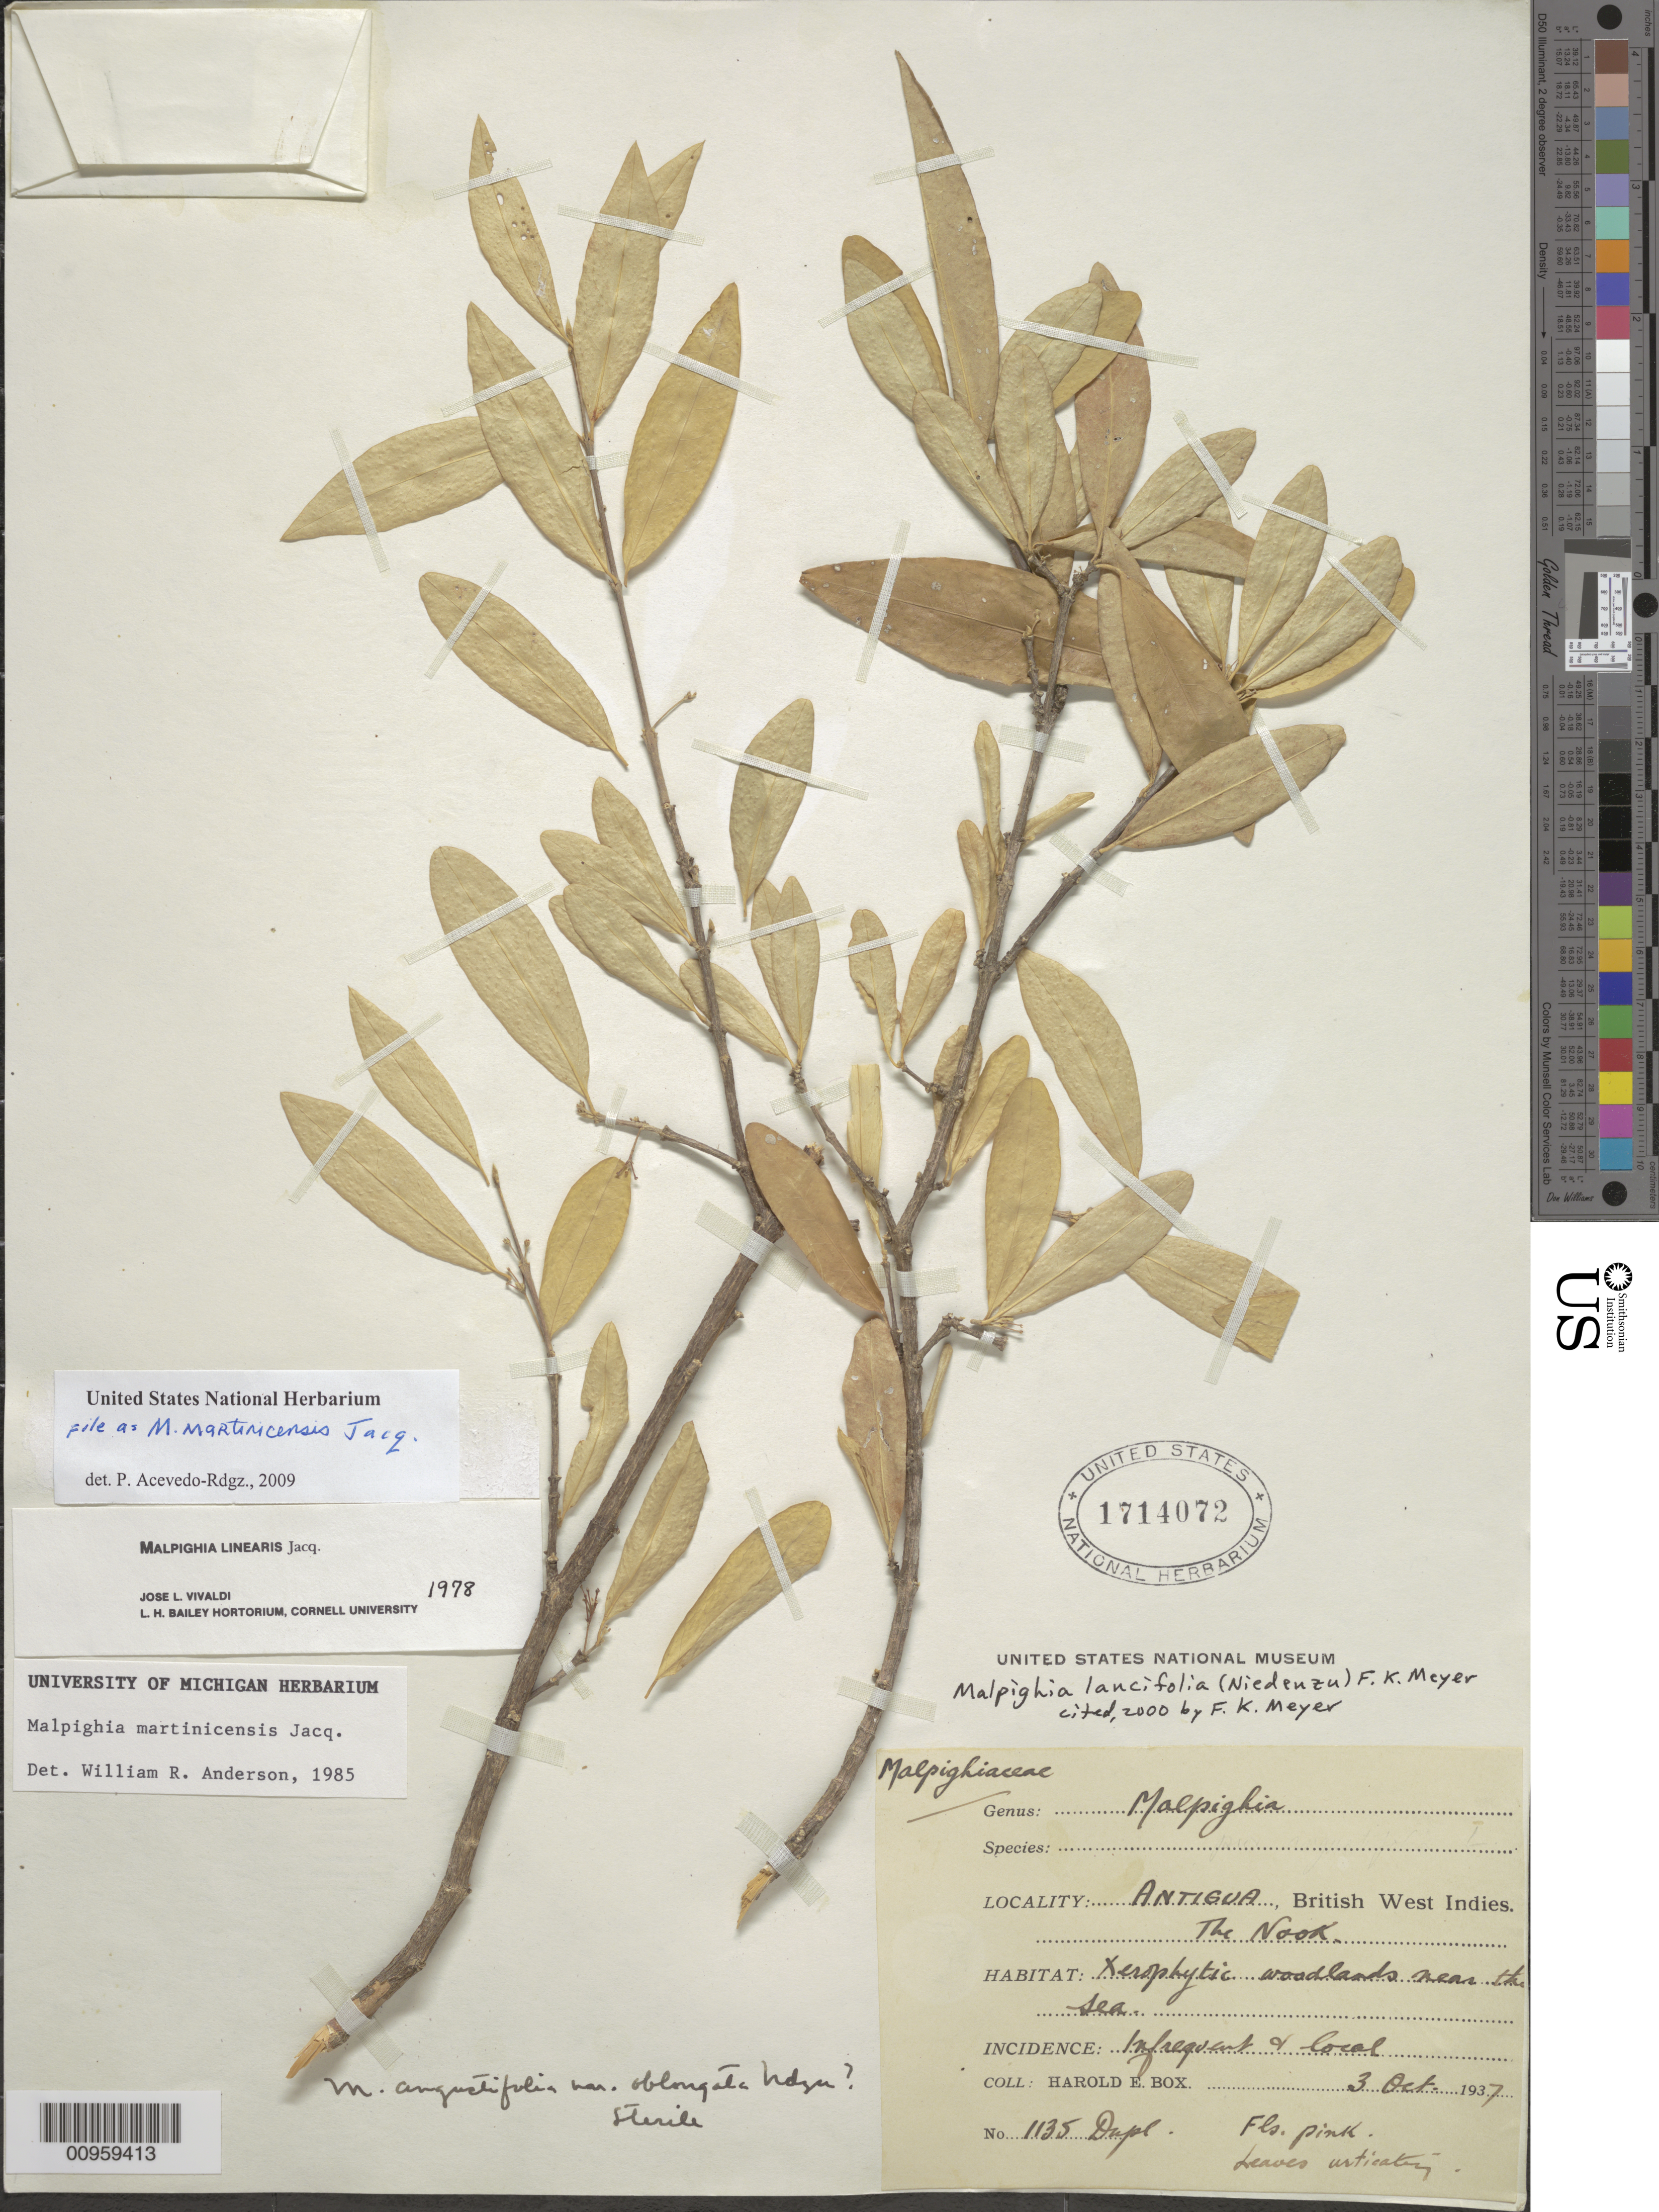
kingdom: Plantae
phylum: Tracheophyta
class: Magnoliopsida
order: Malpighiales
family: Malpighiaceae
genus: Malpighia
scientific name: Malpighia martinicensis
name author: Jacq.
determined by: Anderson, W.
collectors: H. E. Box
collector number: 1135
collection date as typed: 03 Oct 1937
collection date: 1937-10-03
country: Antigua and Barbuda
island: Antigua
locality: The Nook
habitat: Xerophytic woodlands near the sea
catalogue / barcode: US 1714072